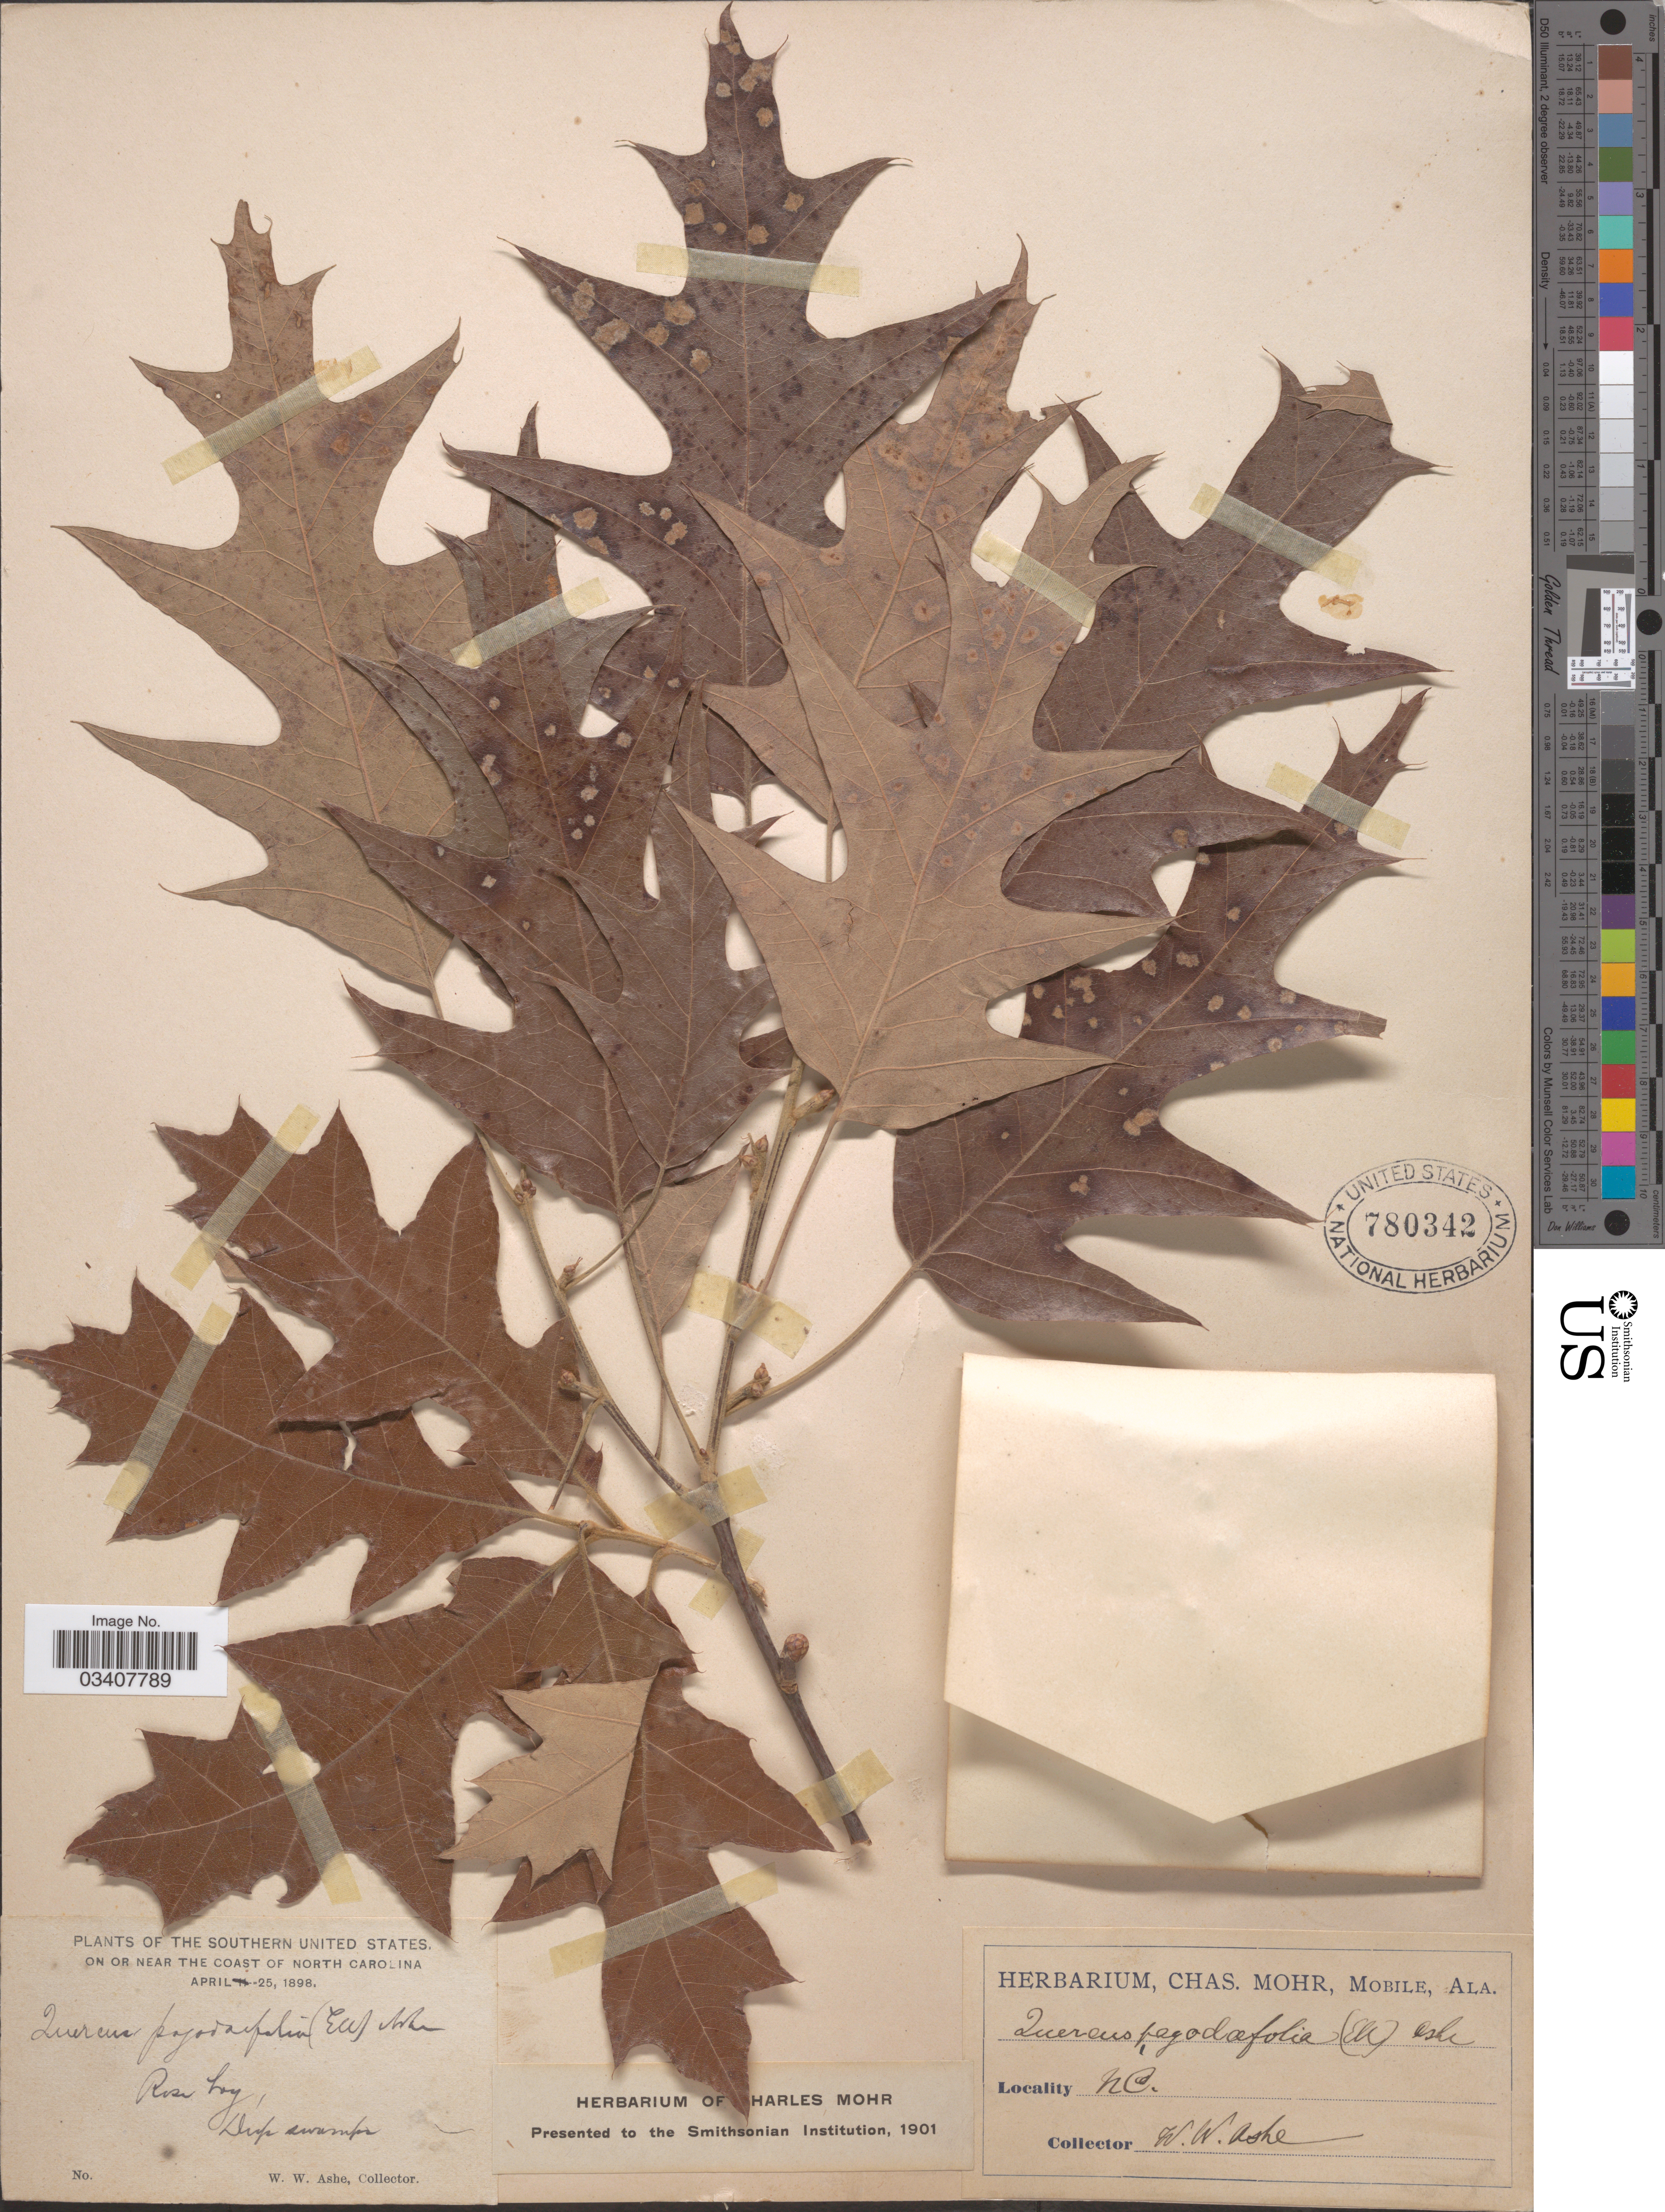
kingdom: Plantae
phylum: Tracheophyta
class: Magnoliopsida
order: Fagales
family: Fagaceae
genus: Quercus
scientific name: Quercus pagodifolia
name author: (Elliott) Ashe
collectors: W. W. Ashe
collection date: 1898-04-25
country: United States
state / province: North Carolina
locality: The Southern United States. On or near the coast of North Carolina. Rose bay.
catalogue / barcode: US 780342